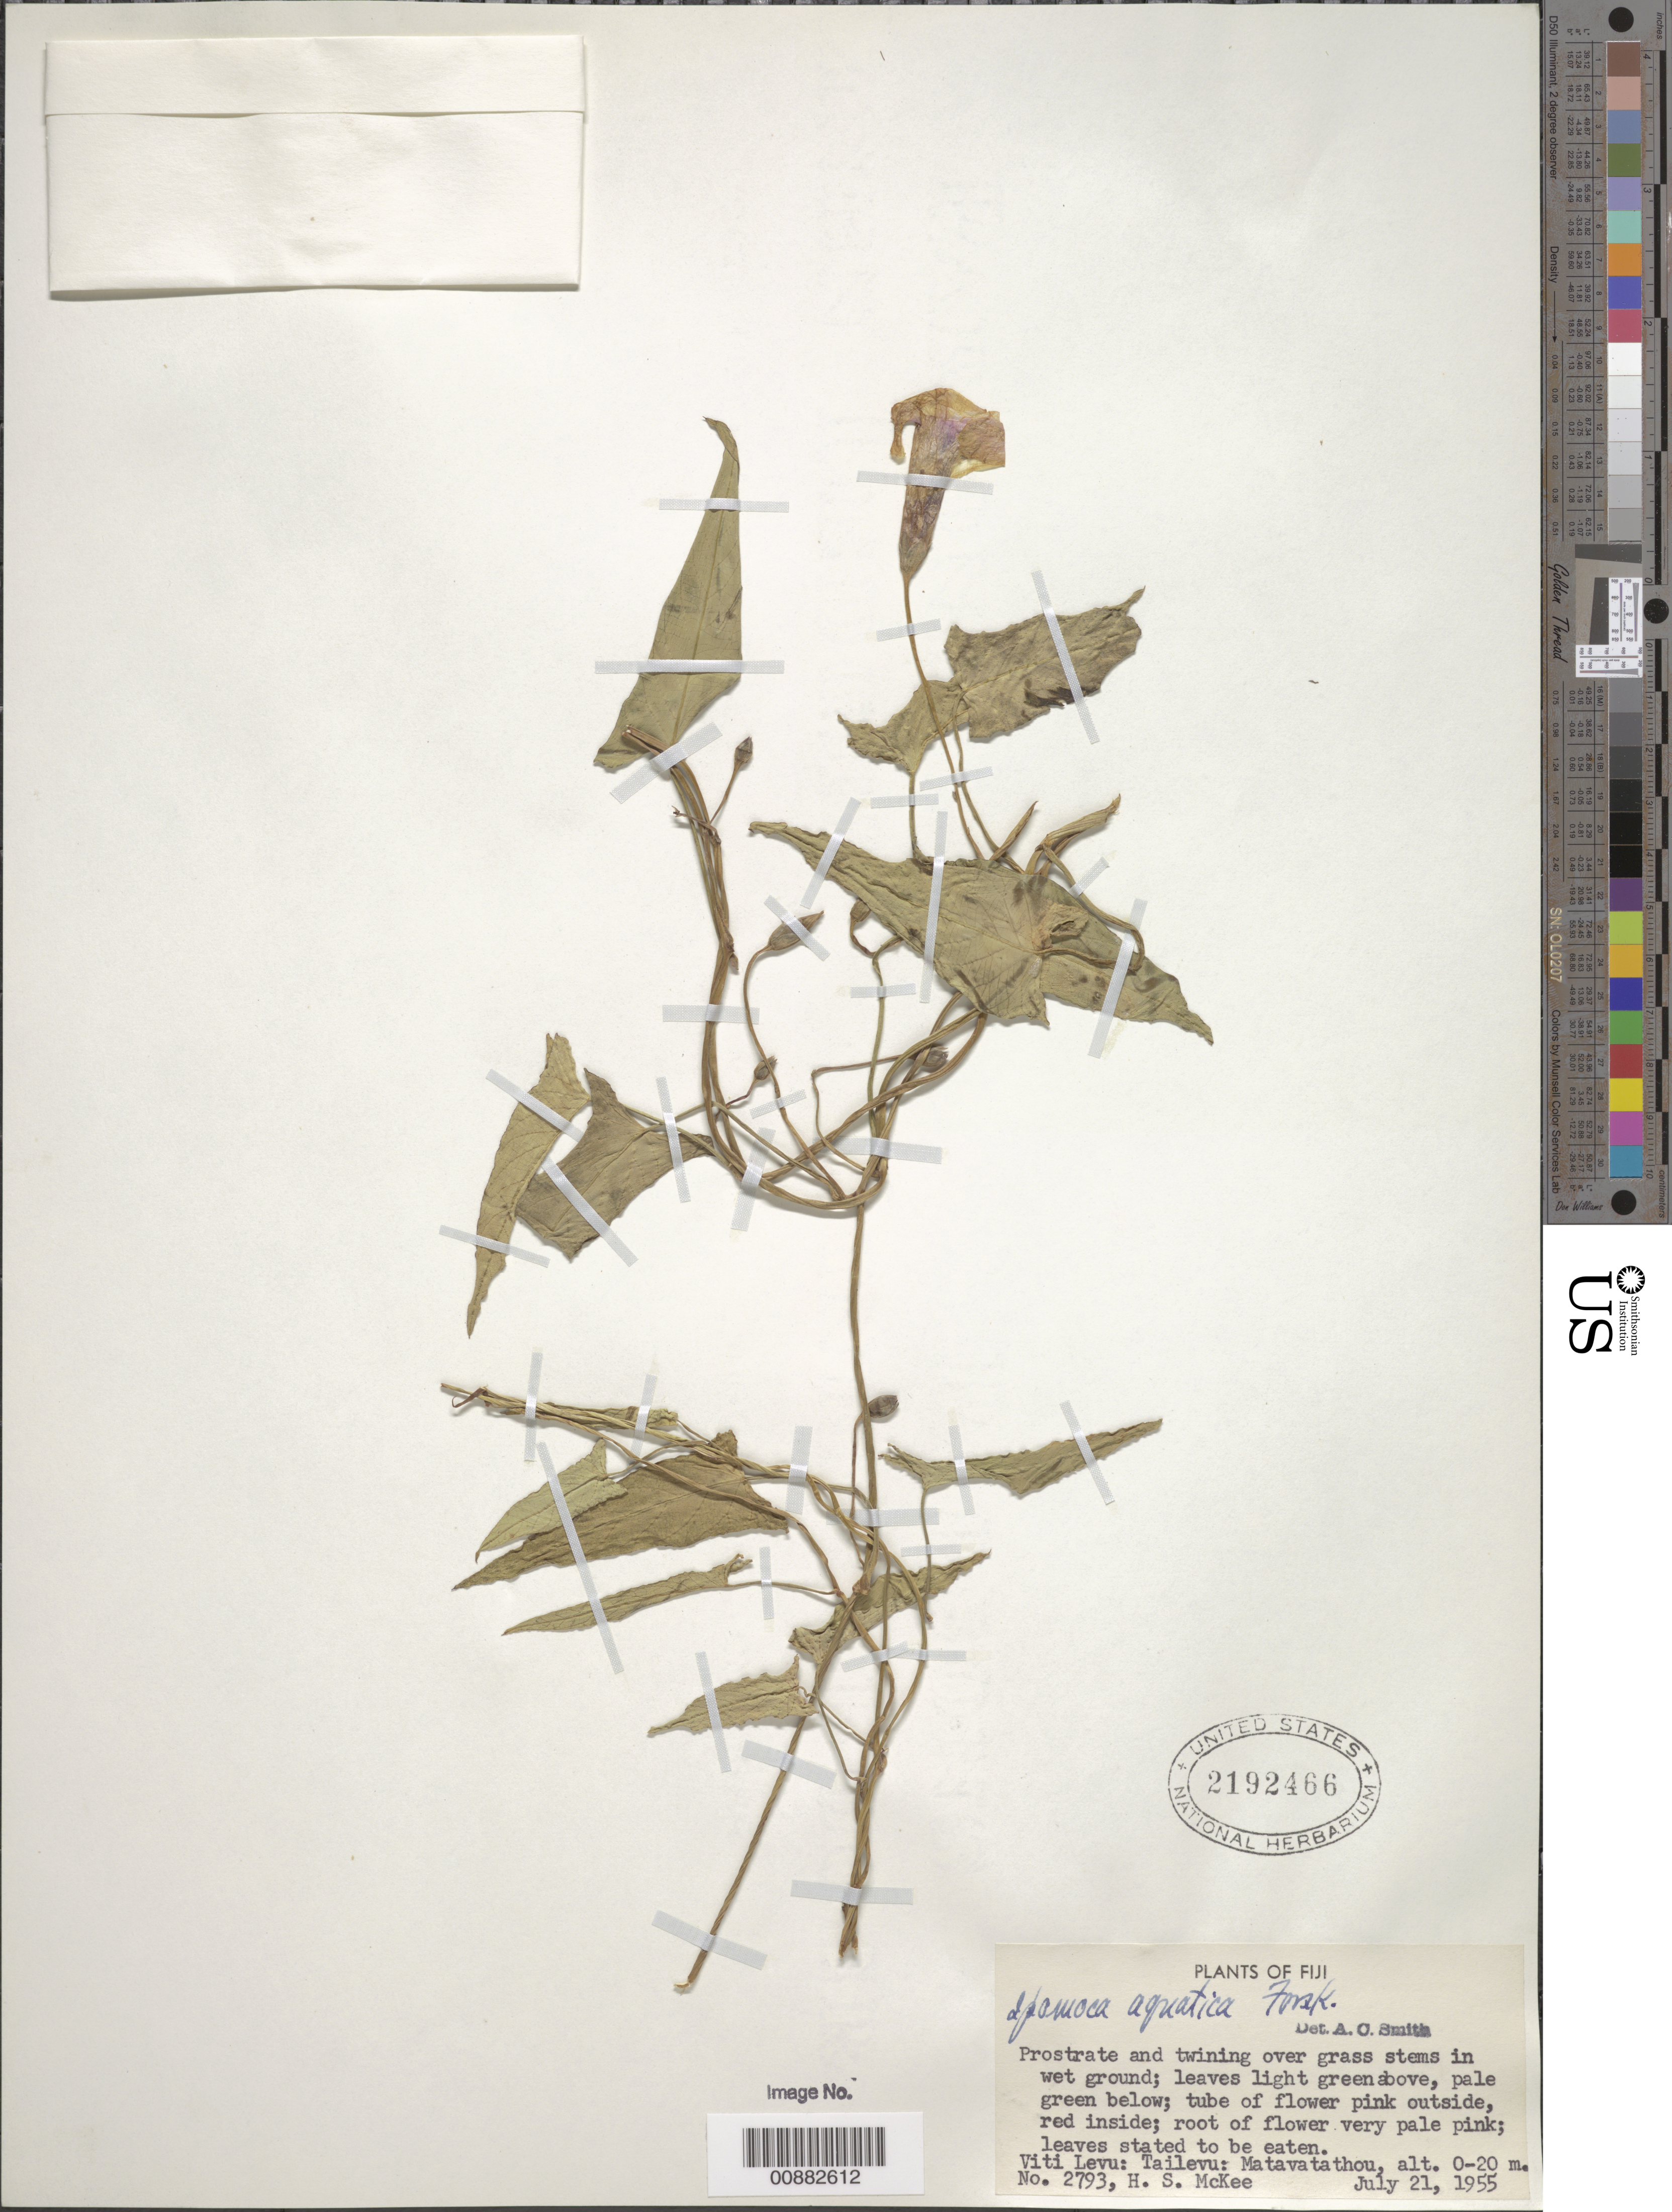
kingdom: Plantae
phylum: Tracheophyta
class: Magnoliopsida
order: Solanales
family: Convolvulaceae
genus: Ipomoea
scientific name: Ipomoea aquatica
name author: Forssk.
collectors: H. S. McKee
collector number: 2793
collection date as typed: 21 Jul 1955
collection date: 1955-07-21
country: Fiji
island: Viti Levu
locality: Viti Levu: Tailevu: Matavatathou. Prostrate and twining over grass stemds in wet ground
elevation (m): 0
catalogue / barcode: US 2192466